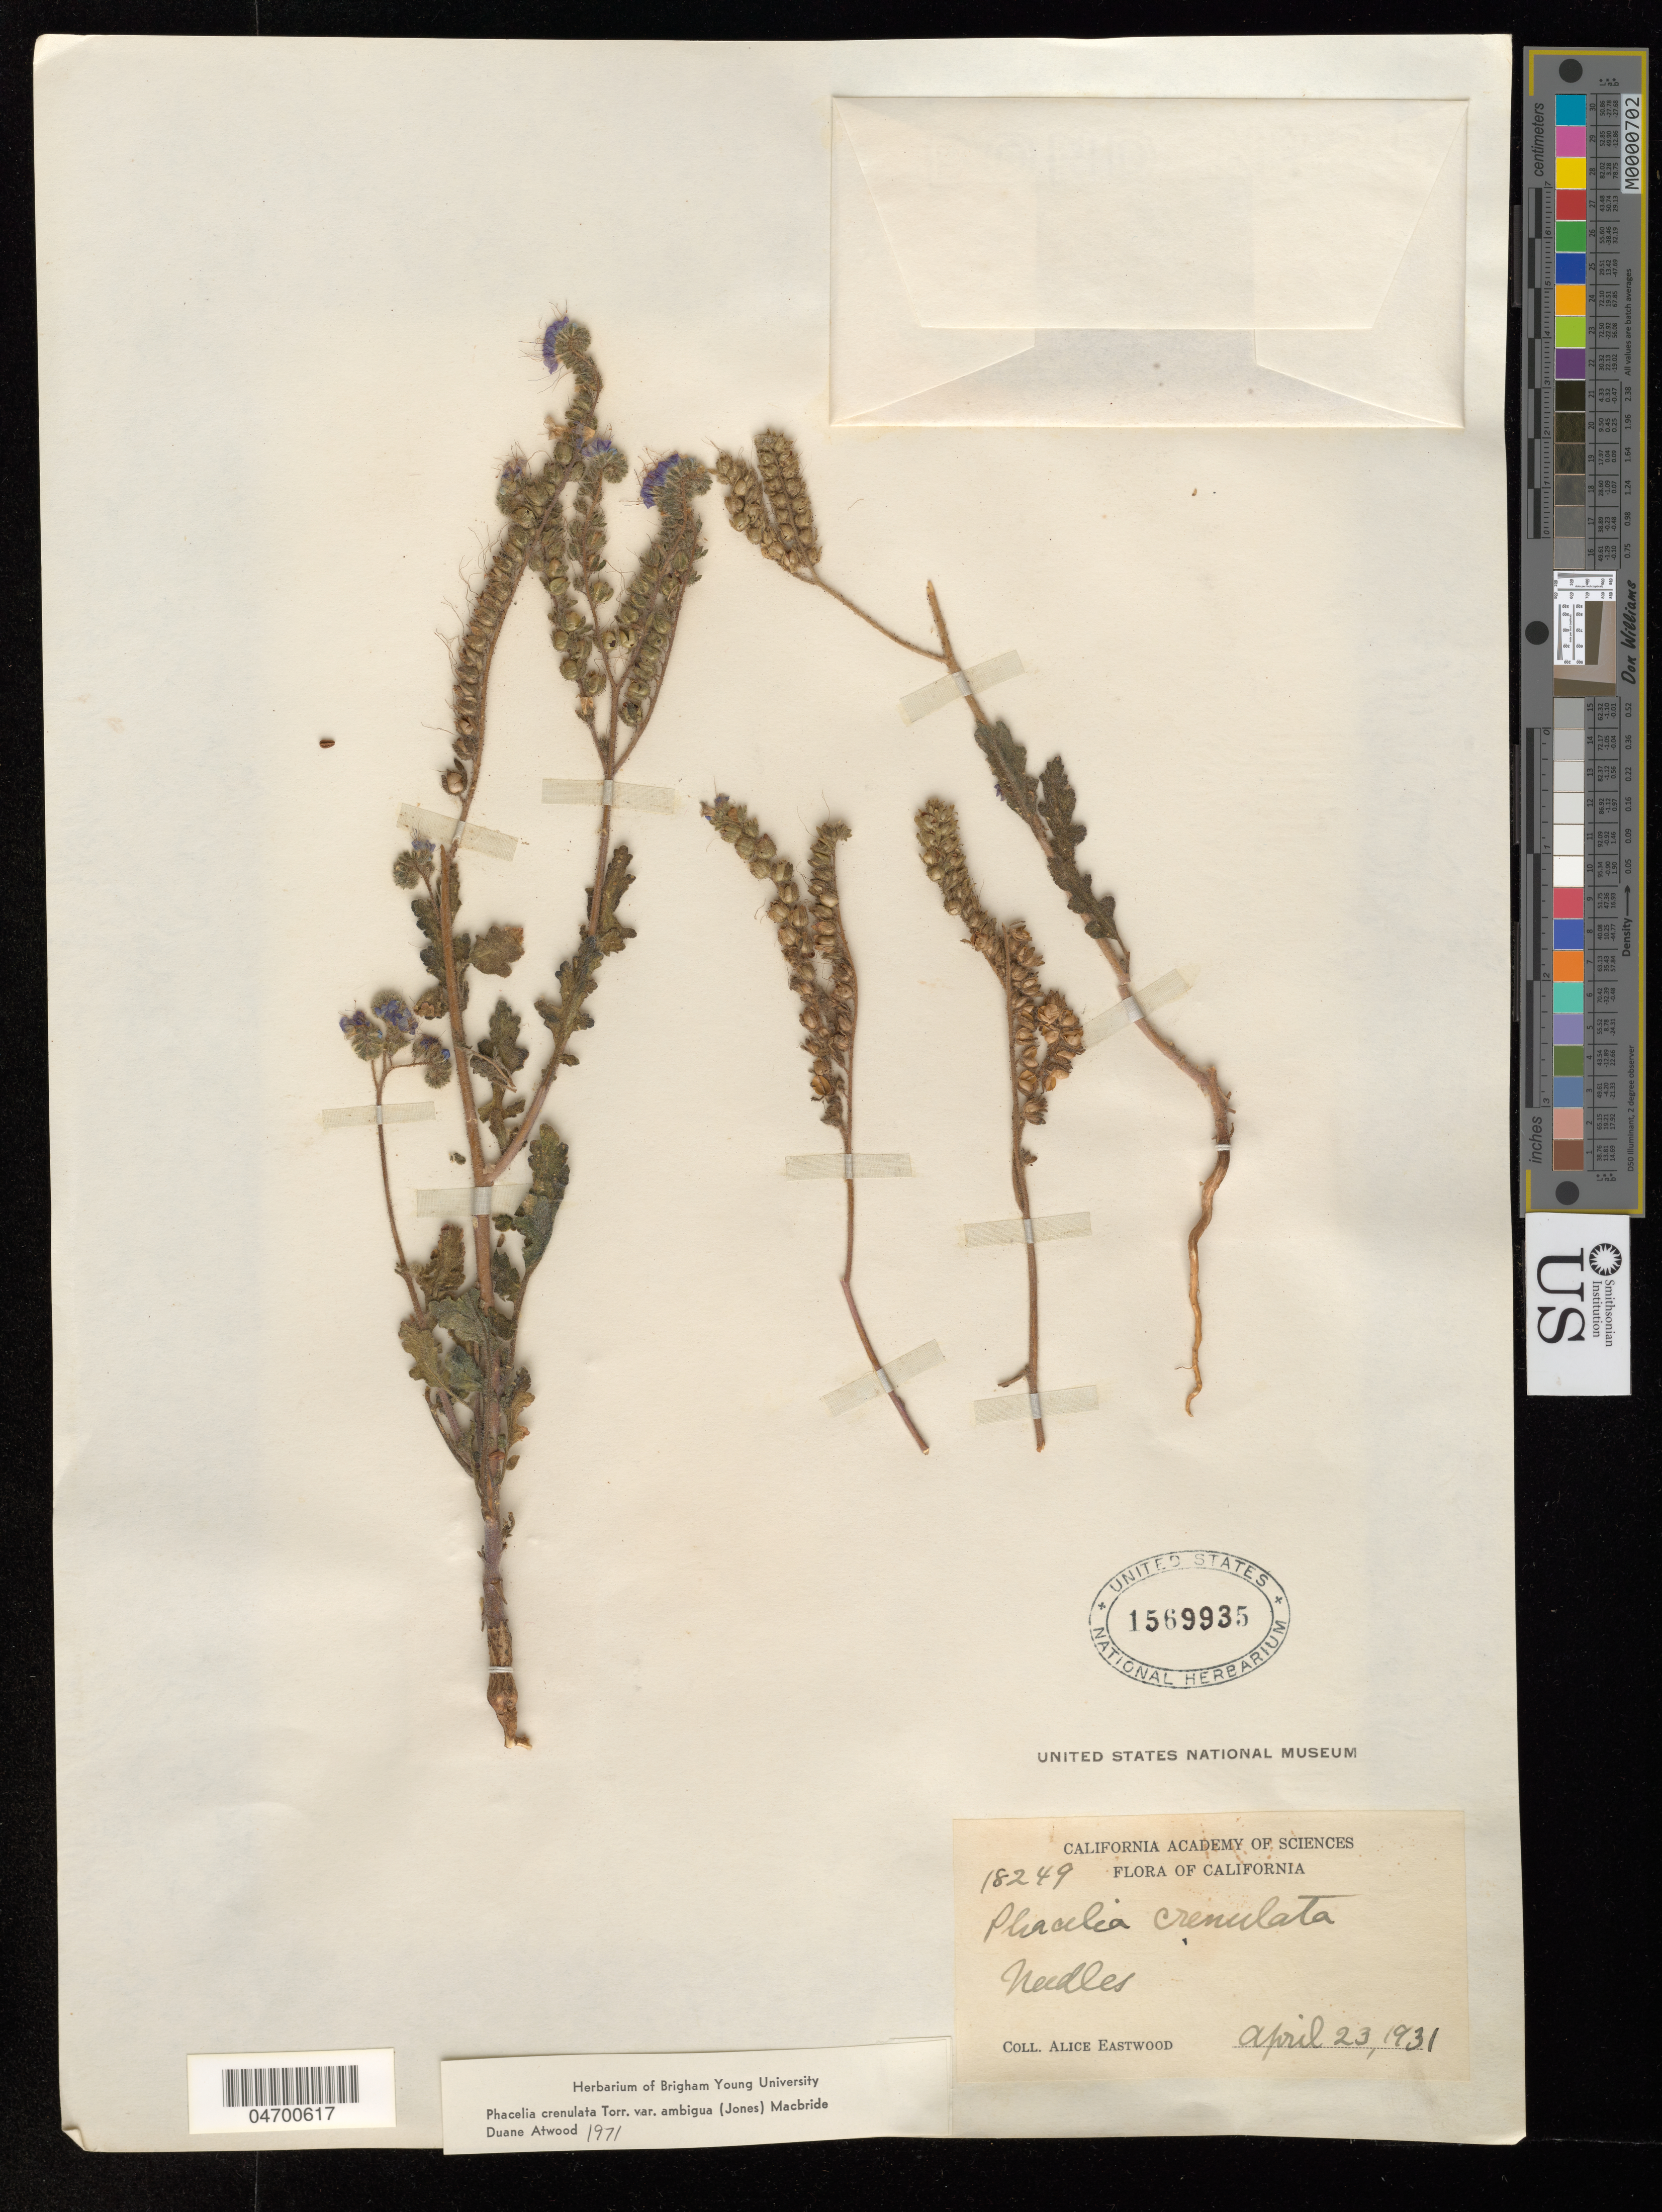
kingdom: Plantae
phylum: Tracheophyta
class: Magnoliopsida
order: Boraginales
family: Hydrophyllaceae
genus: Phacelia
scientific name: Phacelia crenulata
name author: Torr. ex S. Watson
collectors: A. Eastwood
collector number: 18249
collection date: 1931-04-23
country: United States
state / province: California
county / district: San Bernardino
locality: Needles.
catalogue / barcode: US 1569935